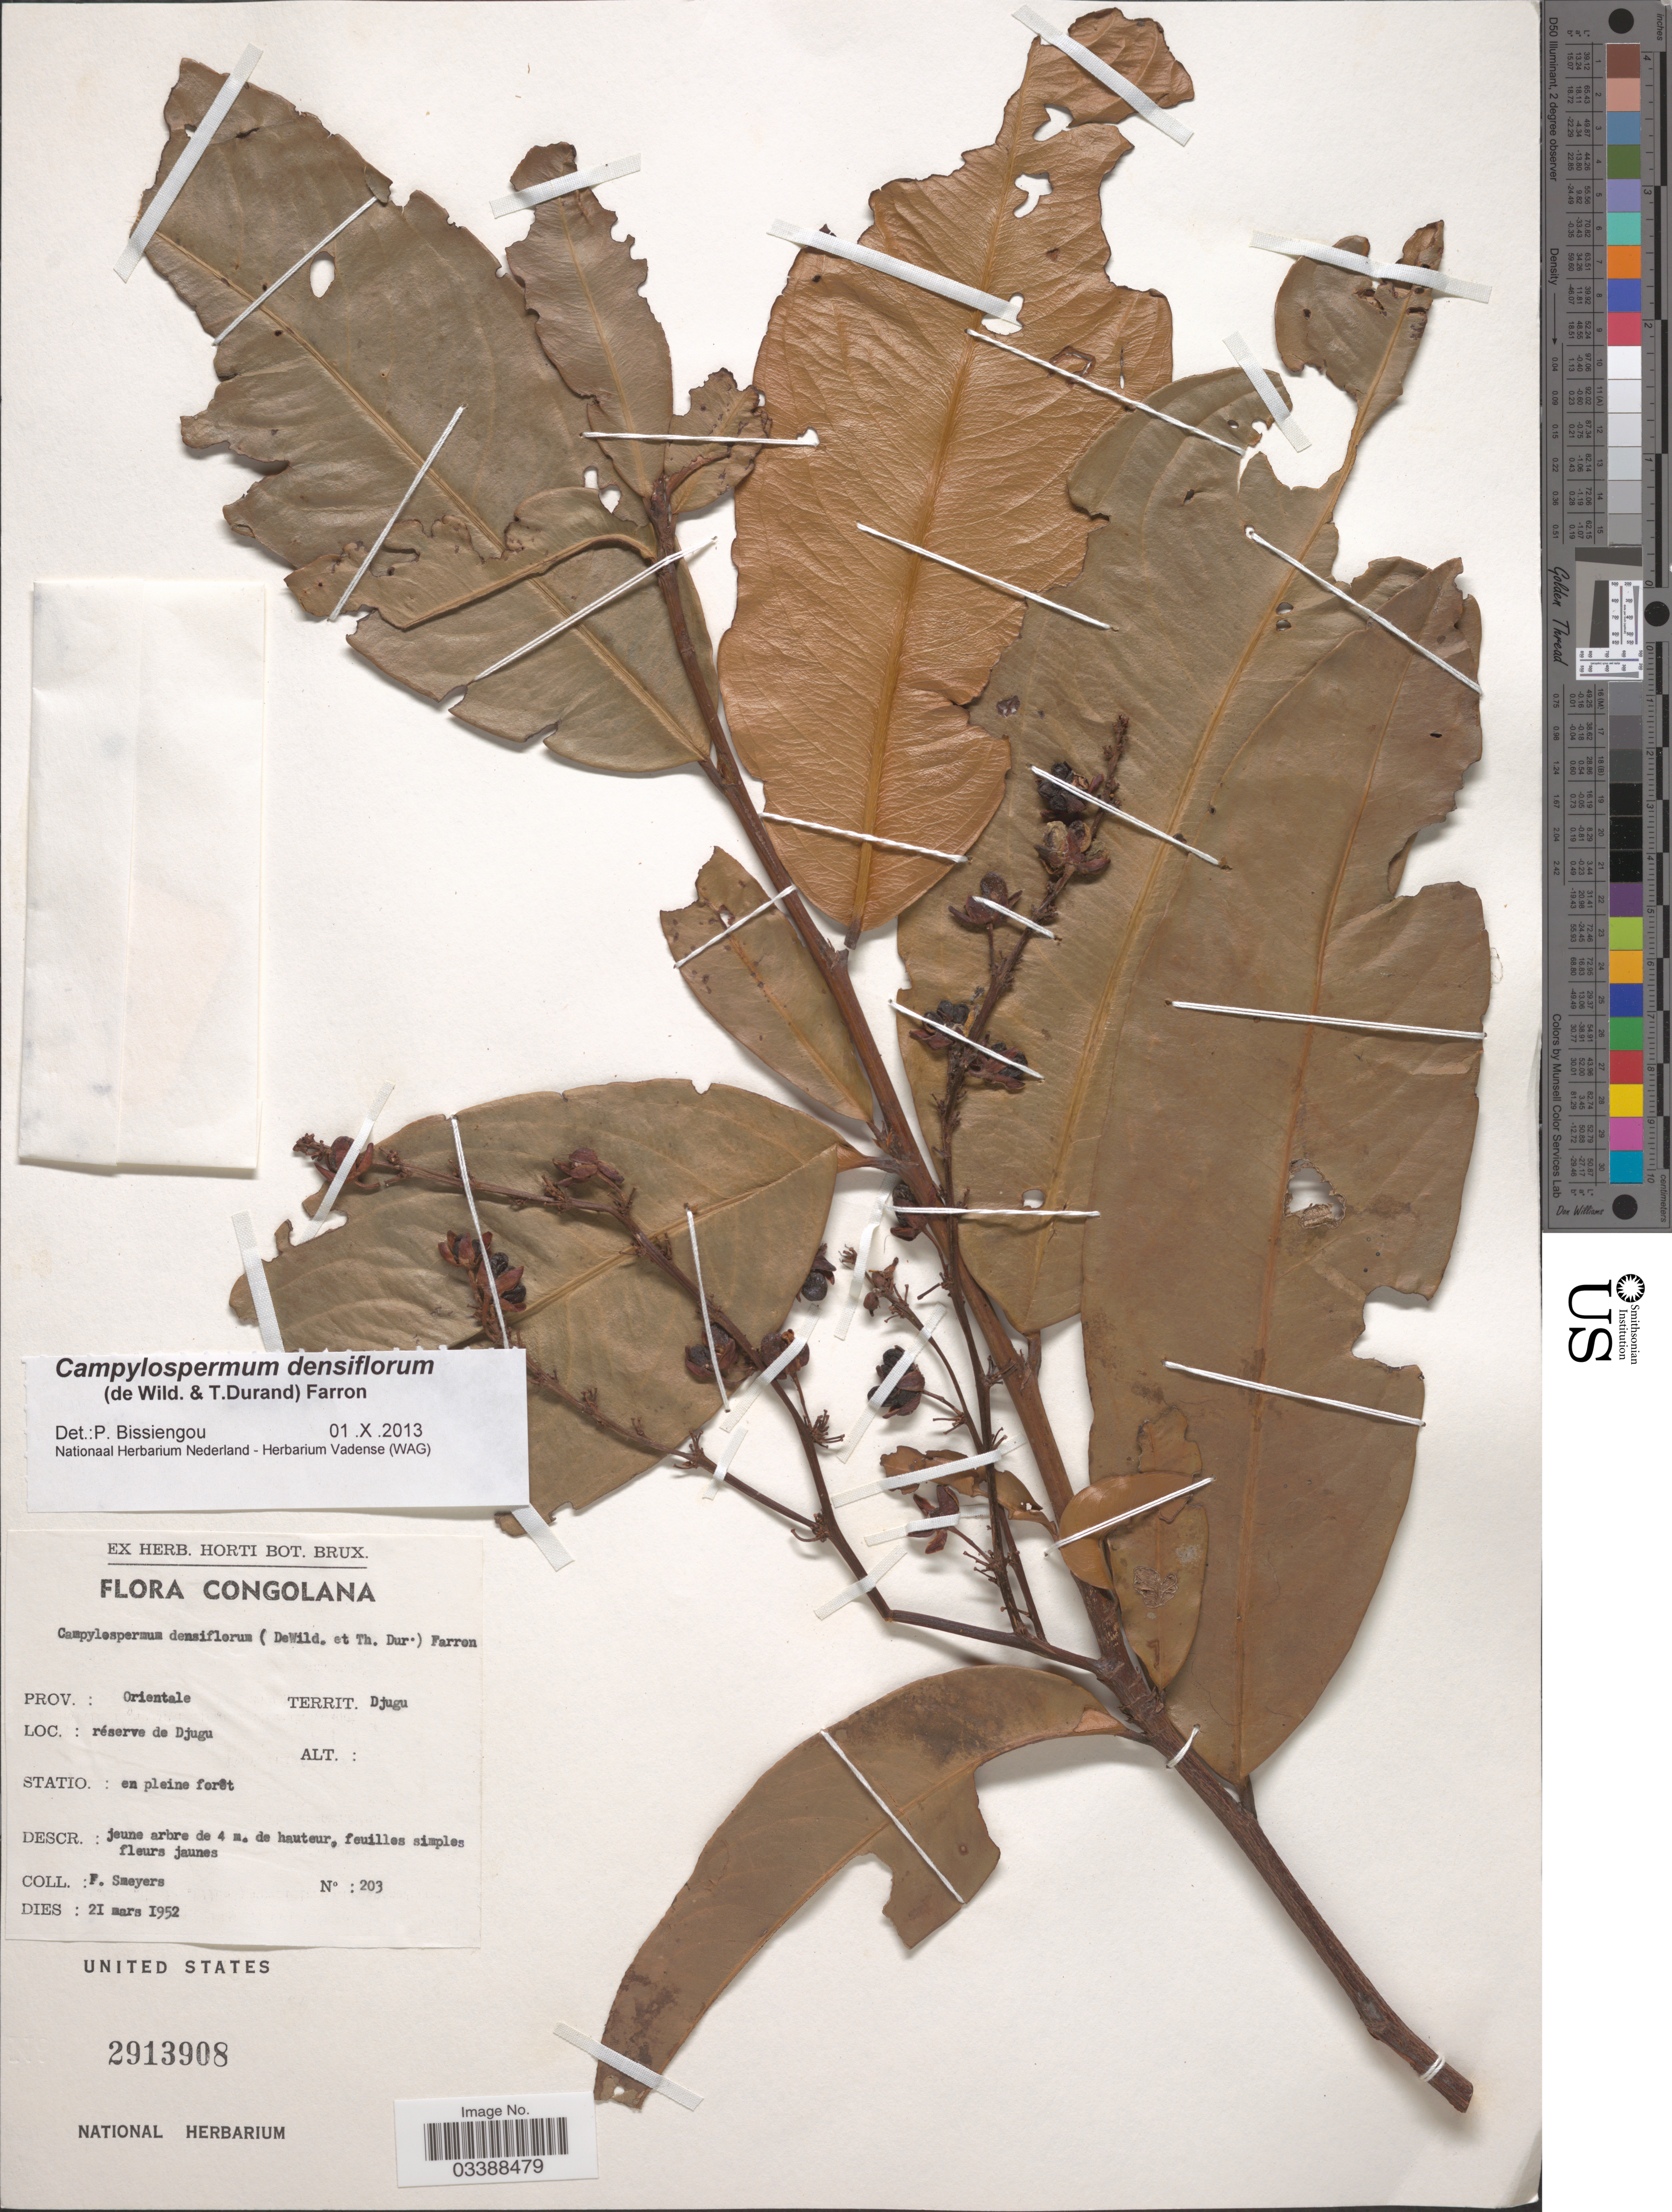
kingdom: Plantae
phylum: Tracheophyta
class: Magnoliopsida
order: Malpighiales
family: Ochnaceae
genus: Campylospermum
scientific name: Campylospermum densiflorum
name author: (De Wild. & Durand) Farron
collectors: F. Smeyers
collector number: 203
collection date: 1952-03-21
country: Congo, Democratic Republic of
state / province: Ituri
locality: Congolana. Territ. Djugu réserve de Djugu.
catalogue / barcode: US 2913908